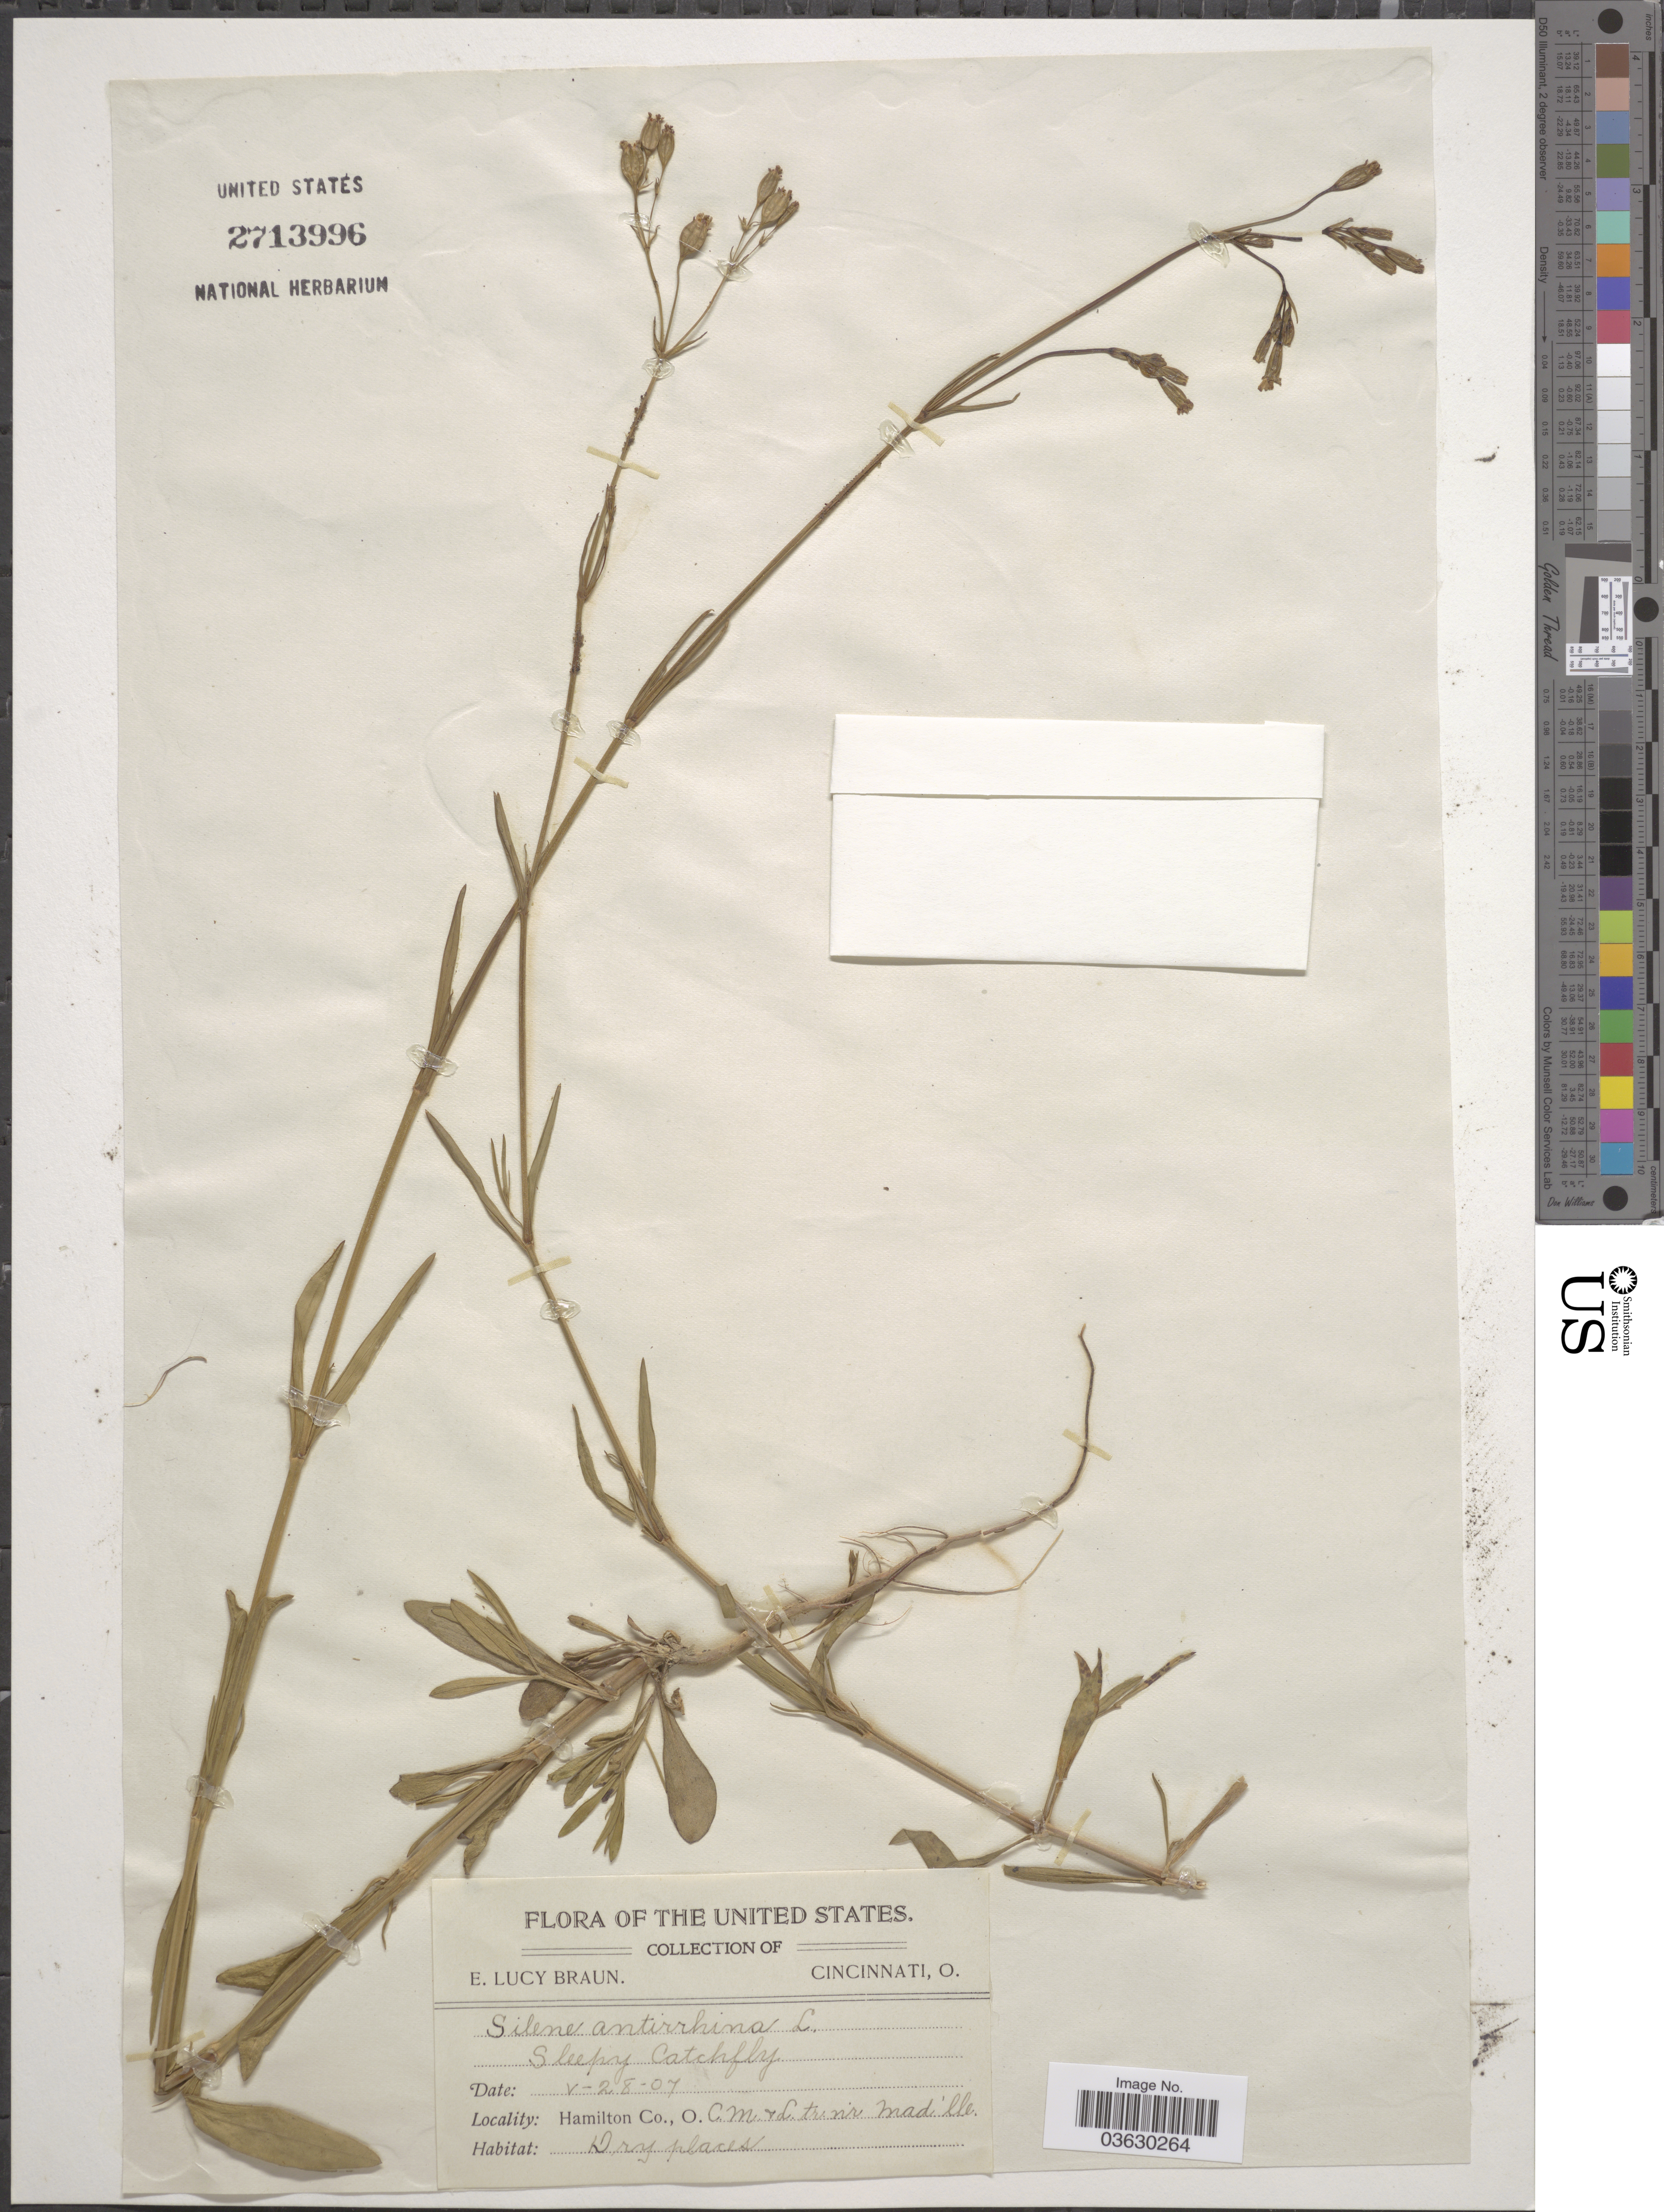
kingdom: Plantae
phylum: Tracheophyta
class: Magnoliopsida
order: Caryophyllales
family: Caryophyllaceae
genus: Silene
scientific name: Silene antirrhina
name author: L.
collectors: E. L. Braun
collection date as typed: Transcribed d/m/y: 28/5/7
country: United States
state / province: Ohio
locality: Hamilton Co., CM & L. tr. [interpreted] n'r Mad'lle.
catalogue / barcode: US 2713996